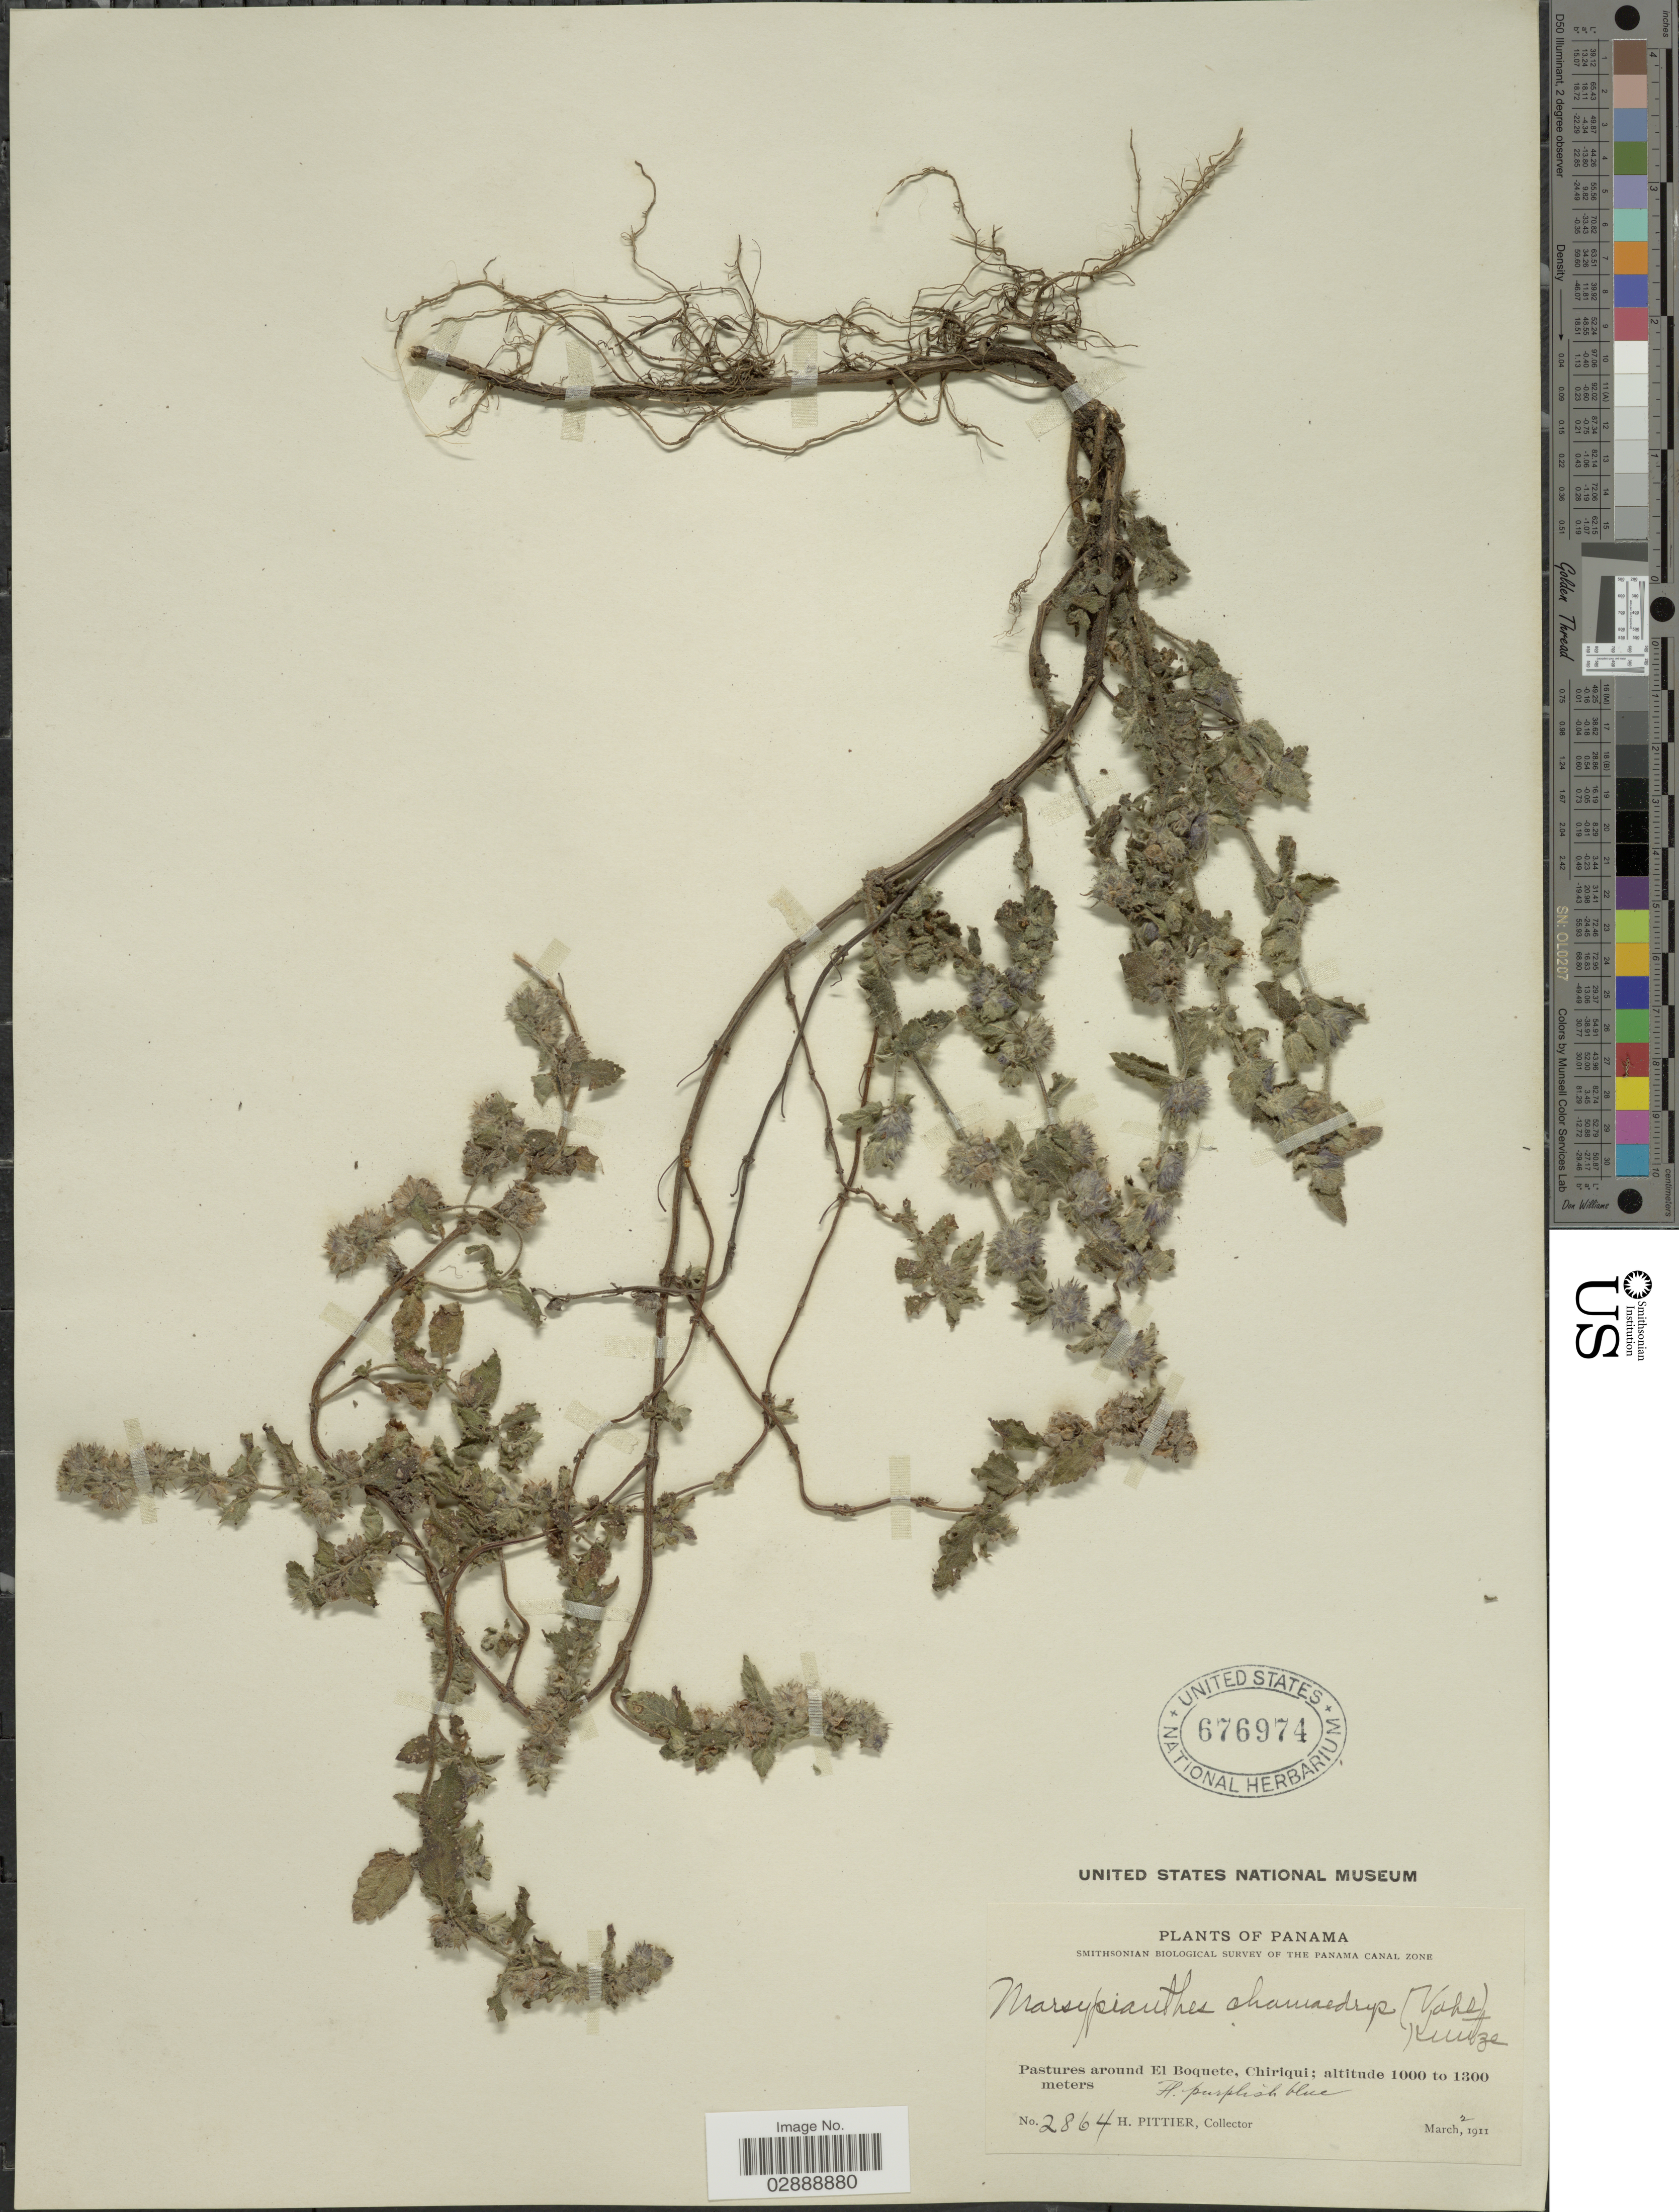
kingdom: Plantae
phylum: Tracheophyta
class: Magnoliopsida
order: Lamiales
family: Lamiaceae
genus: Marsypianthes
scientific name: Marsypianthes chamaedrys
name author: (Vahl) Kuntze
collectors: H. F. Pittier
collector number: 2864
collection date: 1911-03-02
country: Panama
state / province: Chiriqui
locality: Pastures around El Boquete.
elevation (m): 1000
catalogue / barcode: US 676974